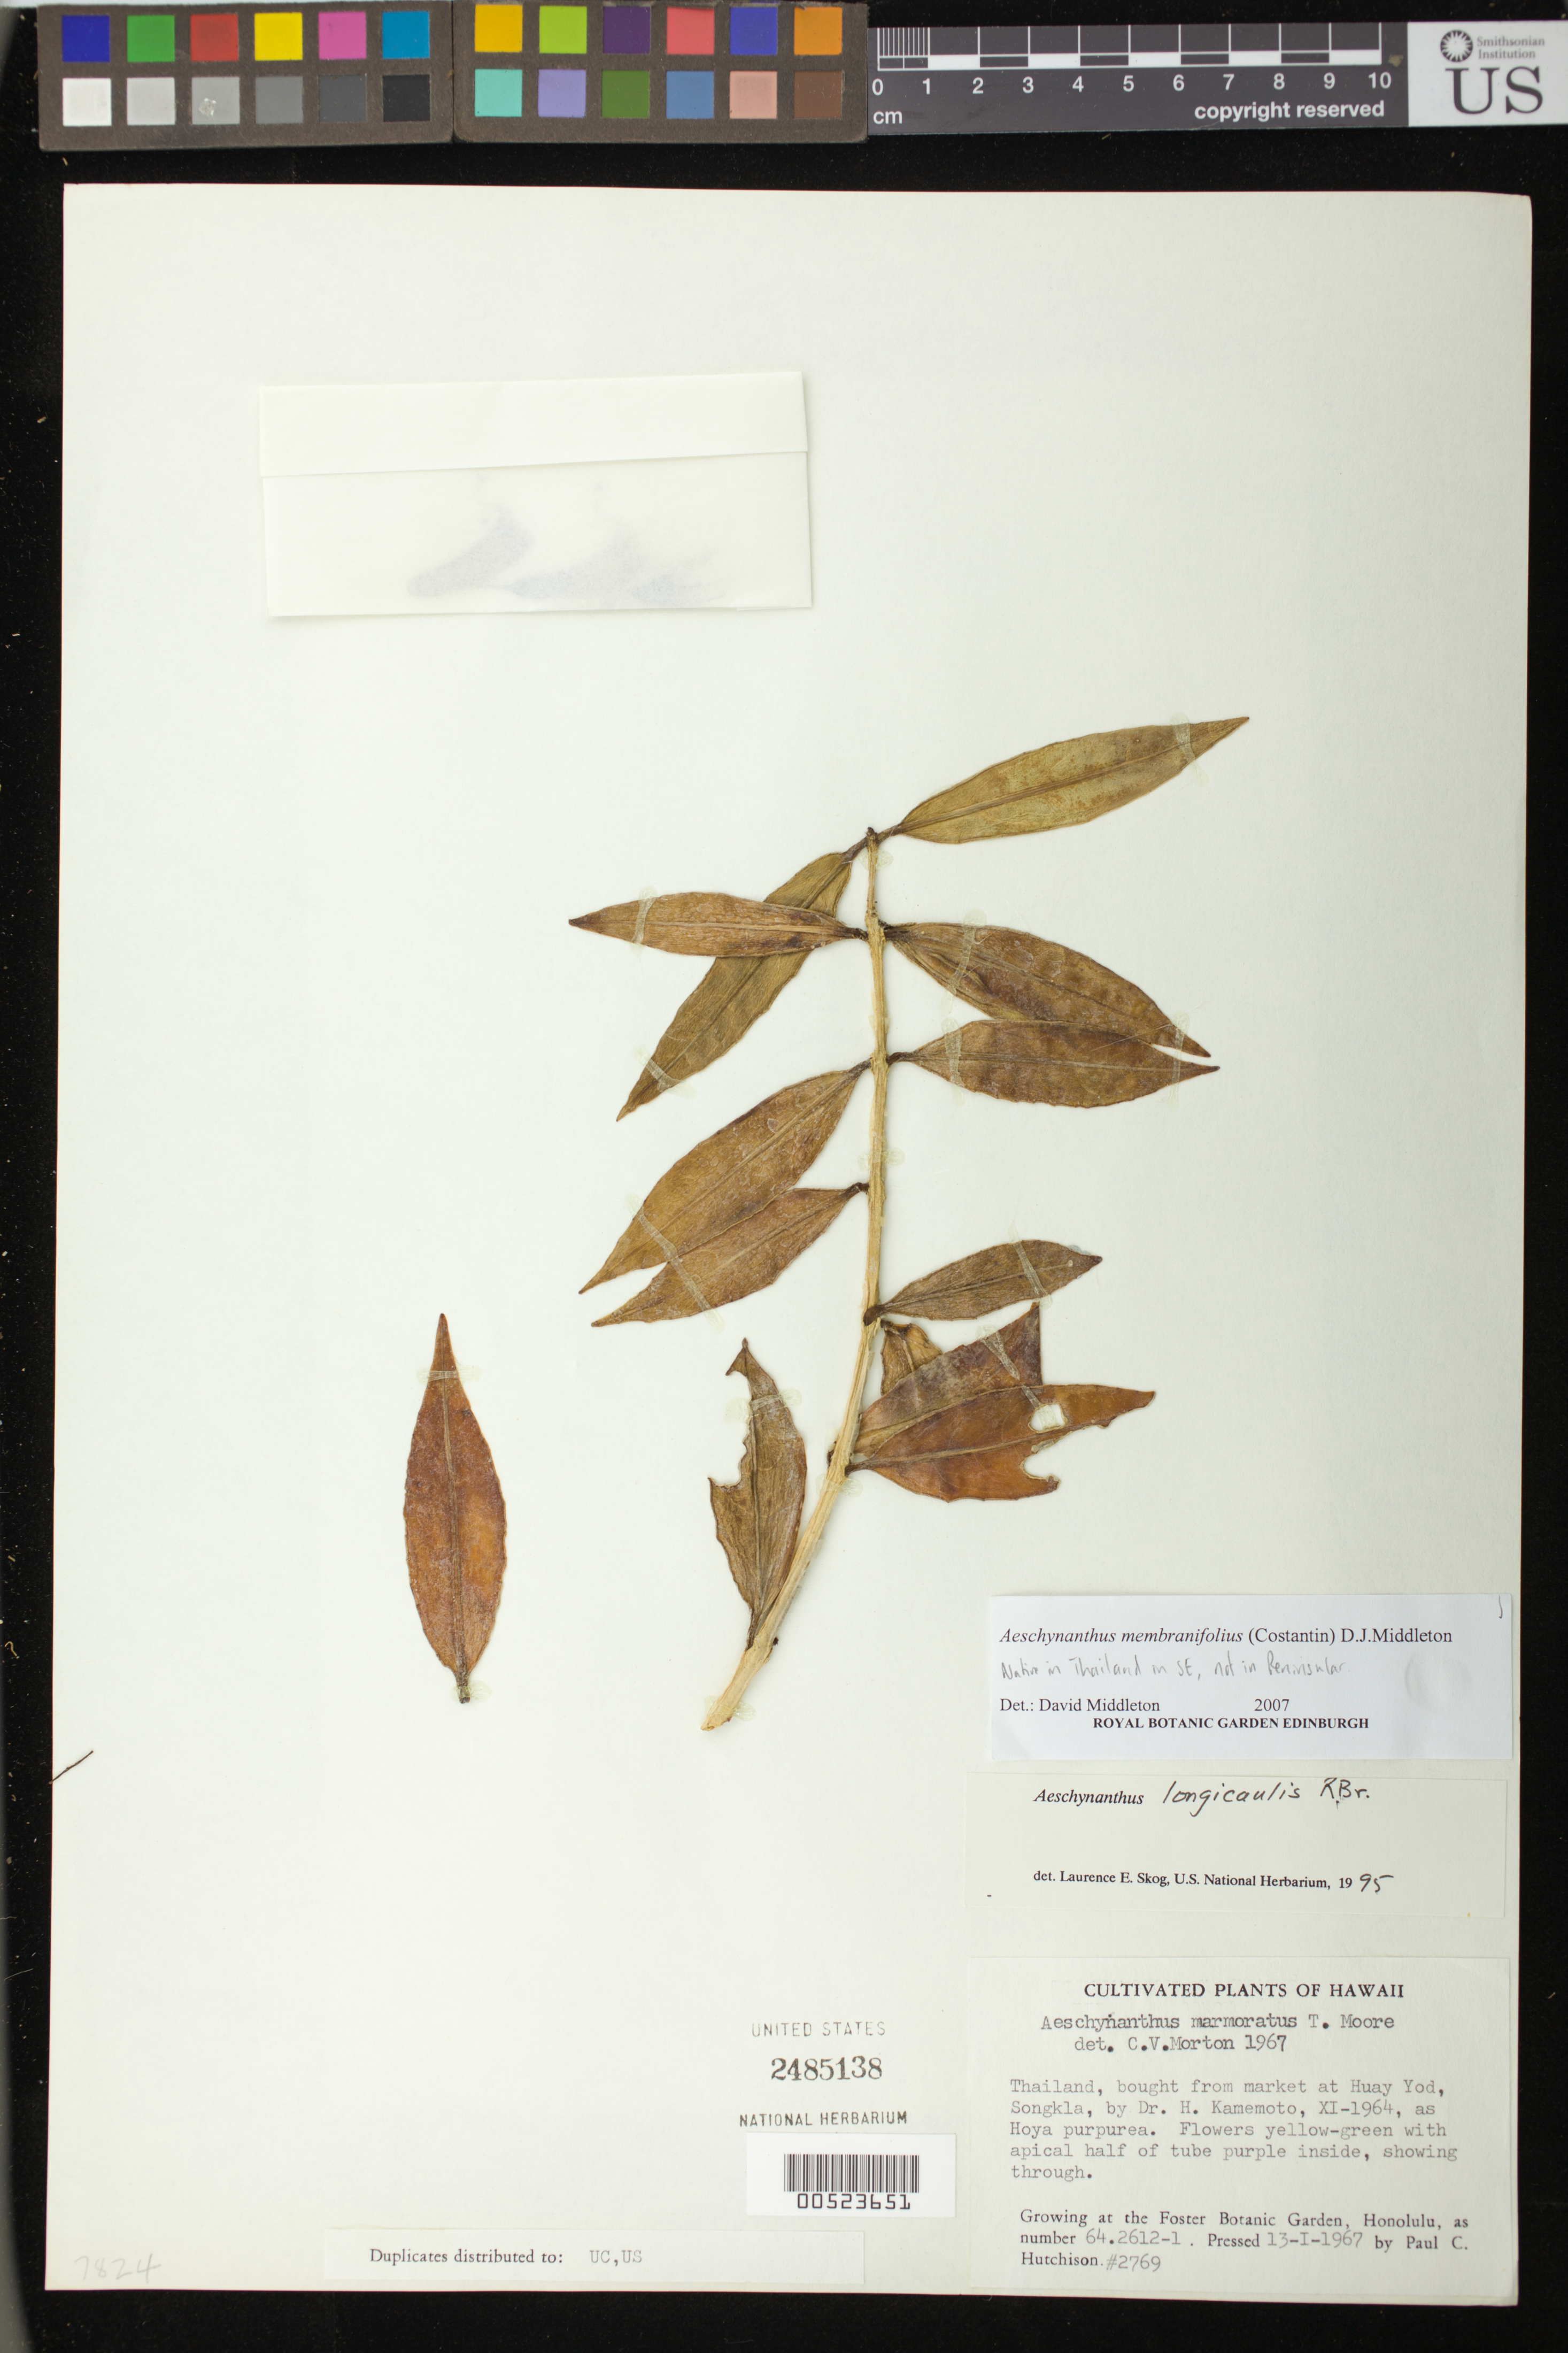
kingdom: Plantae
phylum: Tracheophyta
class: Magnoliopsida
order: Lamiales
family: Gesneriaceae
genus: Aeschynanthus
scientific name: Aeschynanthus longicaulis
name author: Wall. ex R. Br.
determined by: Skog, Laurence E.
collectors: P. C. Hutchison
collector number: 2769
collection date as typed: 13 Jan 1967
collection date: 1967-01-13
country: United States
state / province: Hawaii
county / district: Honolulu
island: Oahu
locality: Honolulu, Foster Botanic Garden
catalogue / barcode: US 2485138